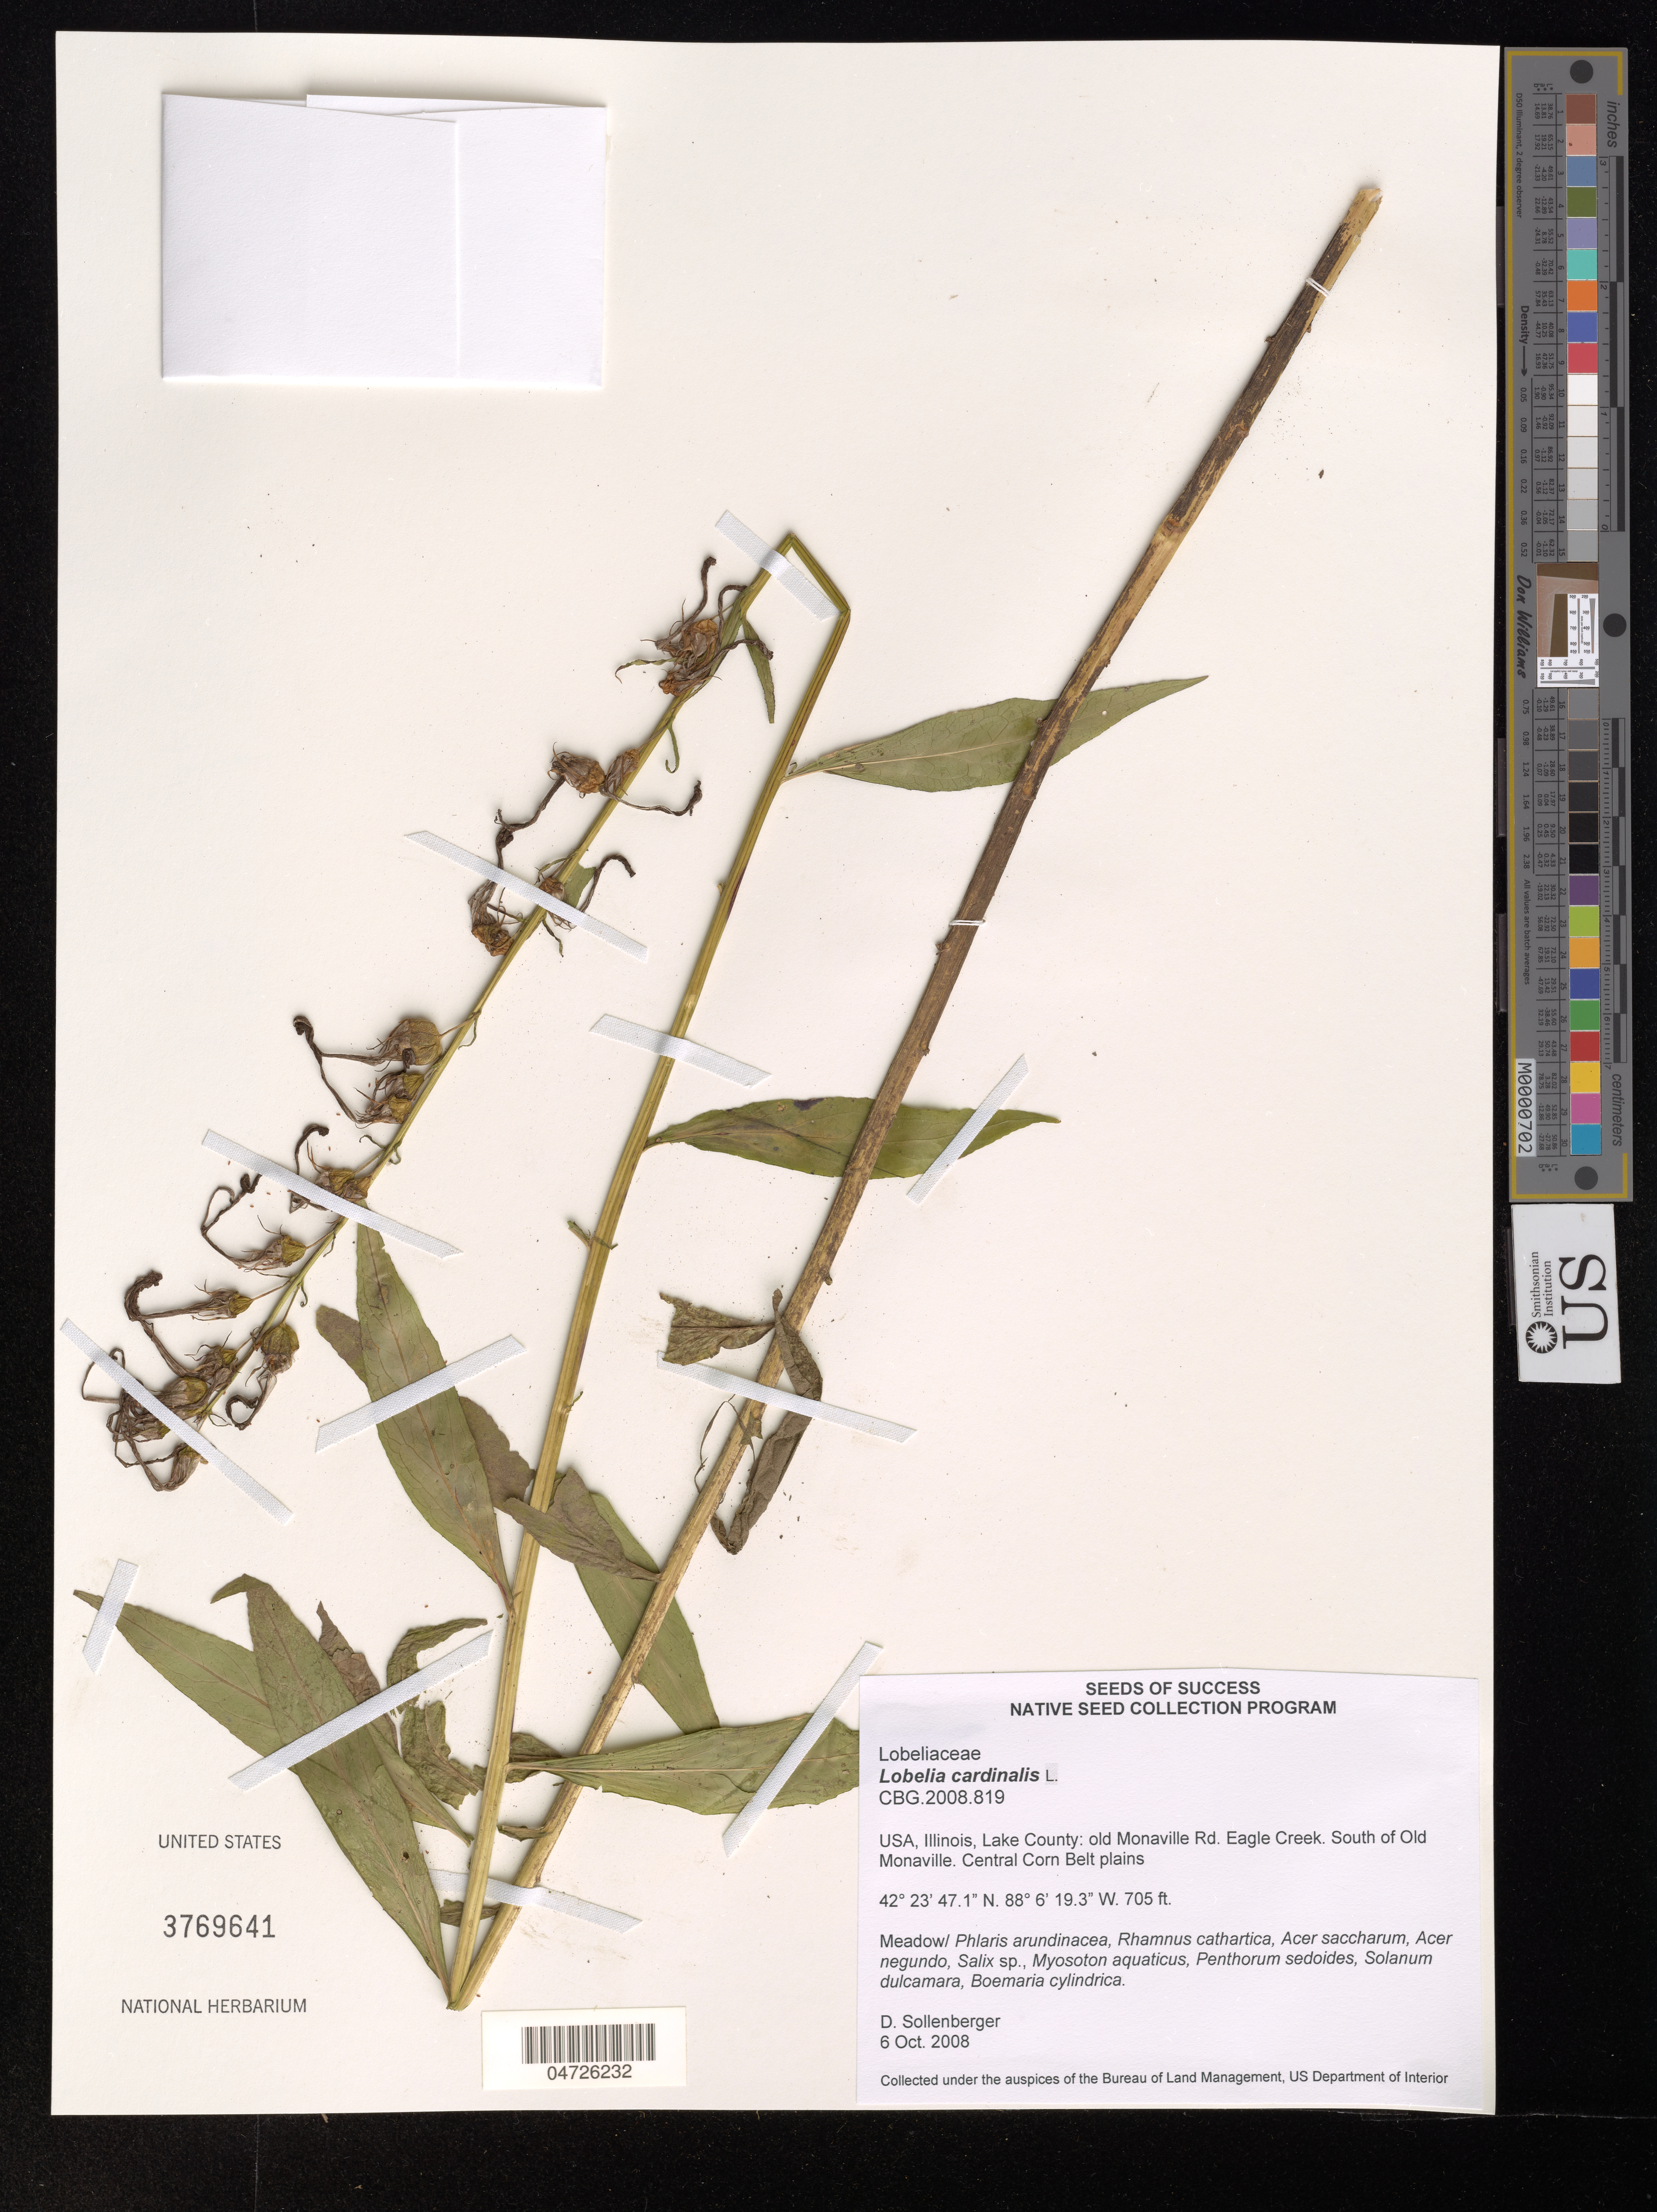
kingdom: Plantae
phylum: Tracheophyta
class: Magnoliopsida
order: Asterales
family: Campanulaceae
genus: Lobelia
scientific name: Lobelia cardinalis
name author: L.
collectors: D. Sollenberger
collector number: CBG.2008.819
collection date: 2008-10-06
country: United States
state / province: Illinois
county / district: Lake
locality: Lake County: old Monaville Rd. Eagle Creek. South of Old Monaville. Central Corn Belt plains.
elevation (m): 215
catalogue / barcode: US 3769641